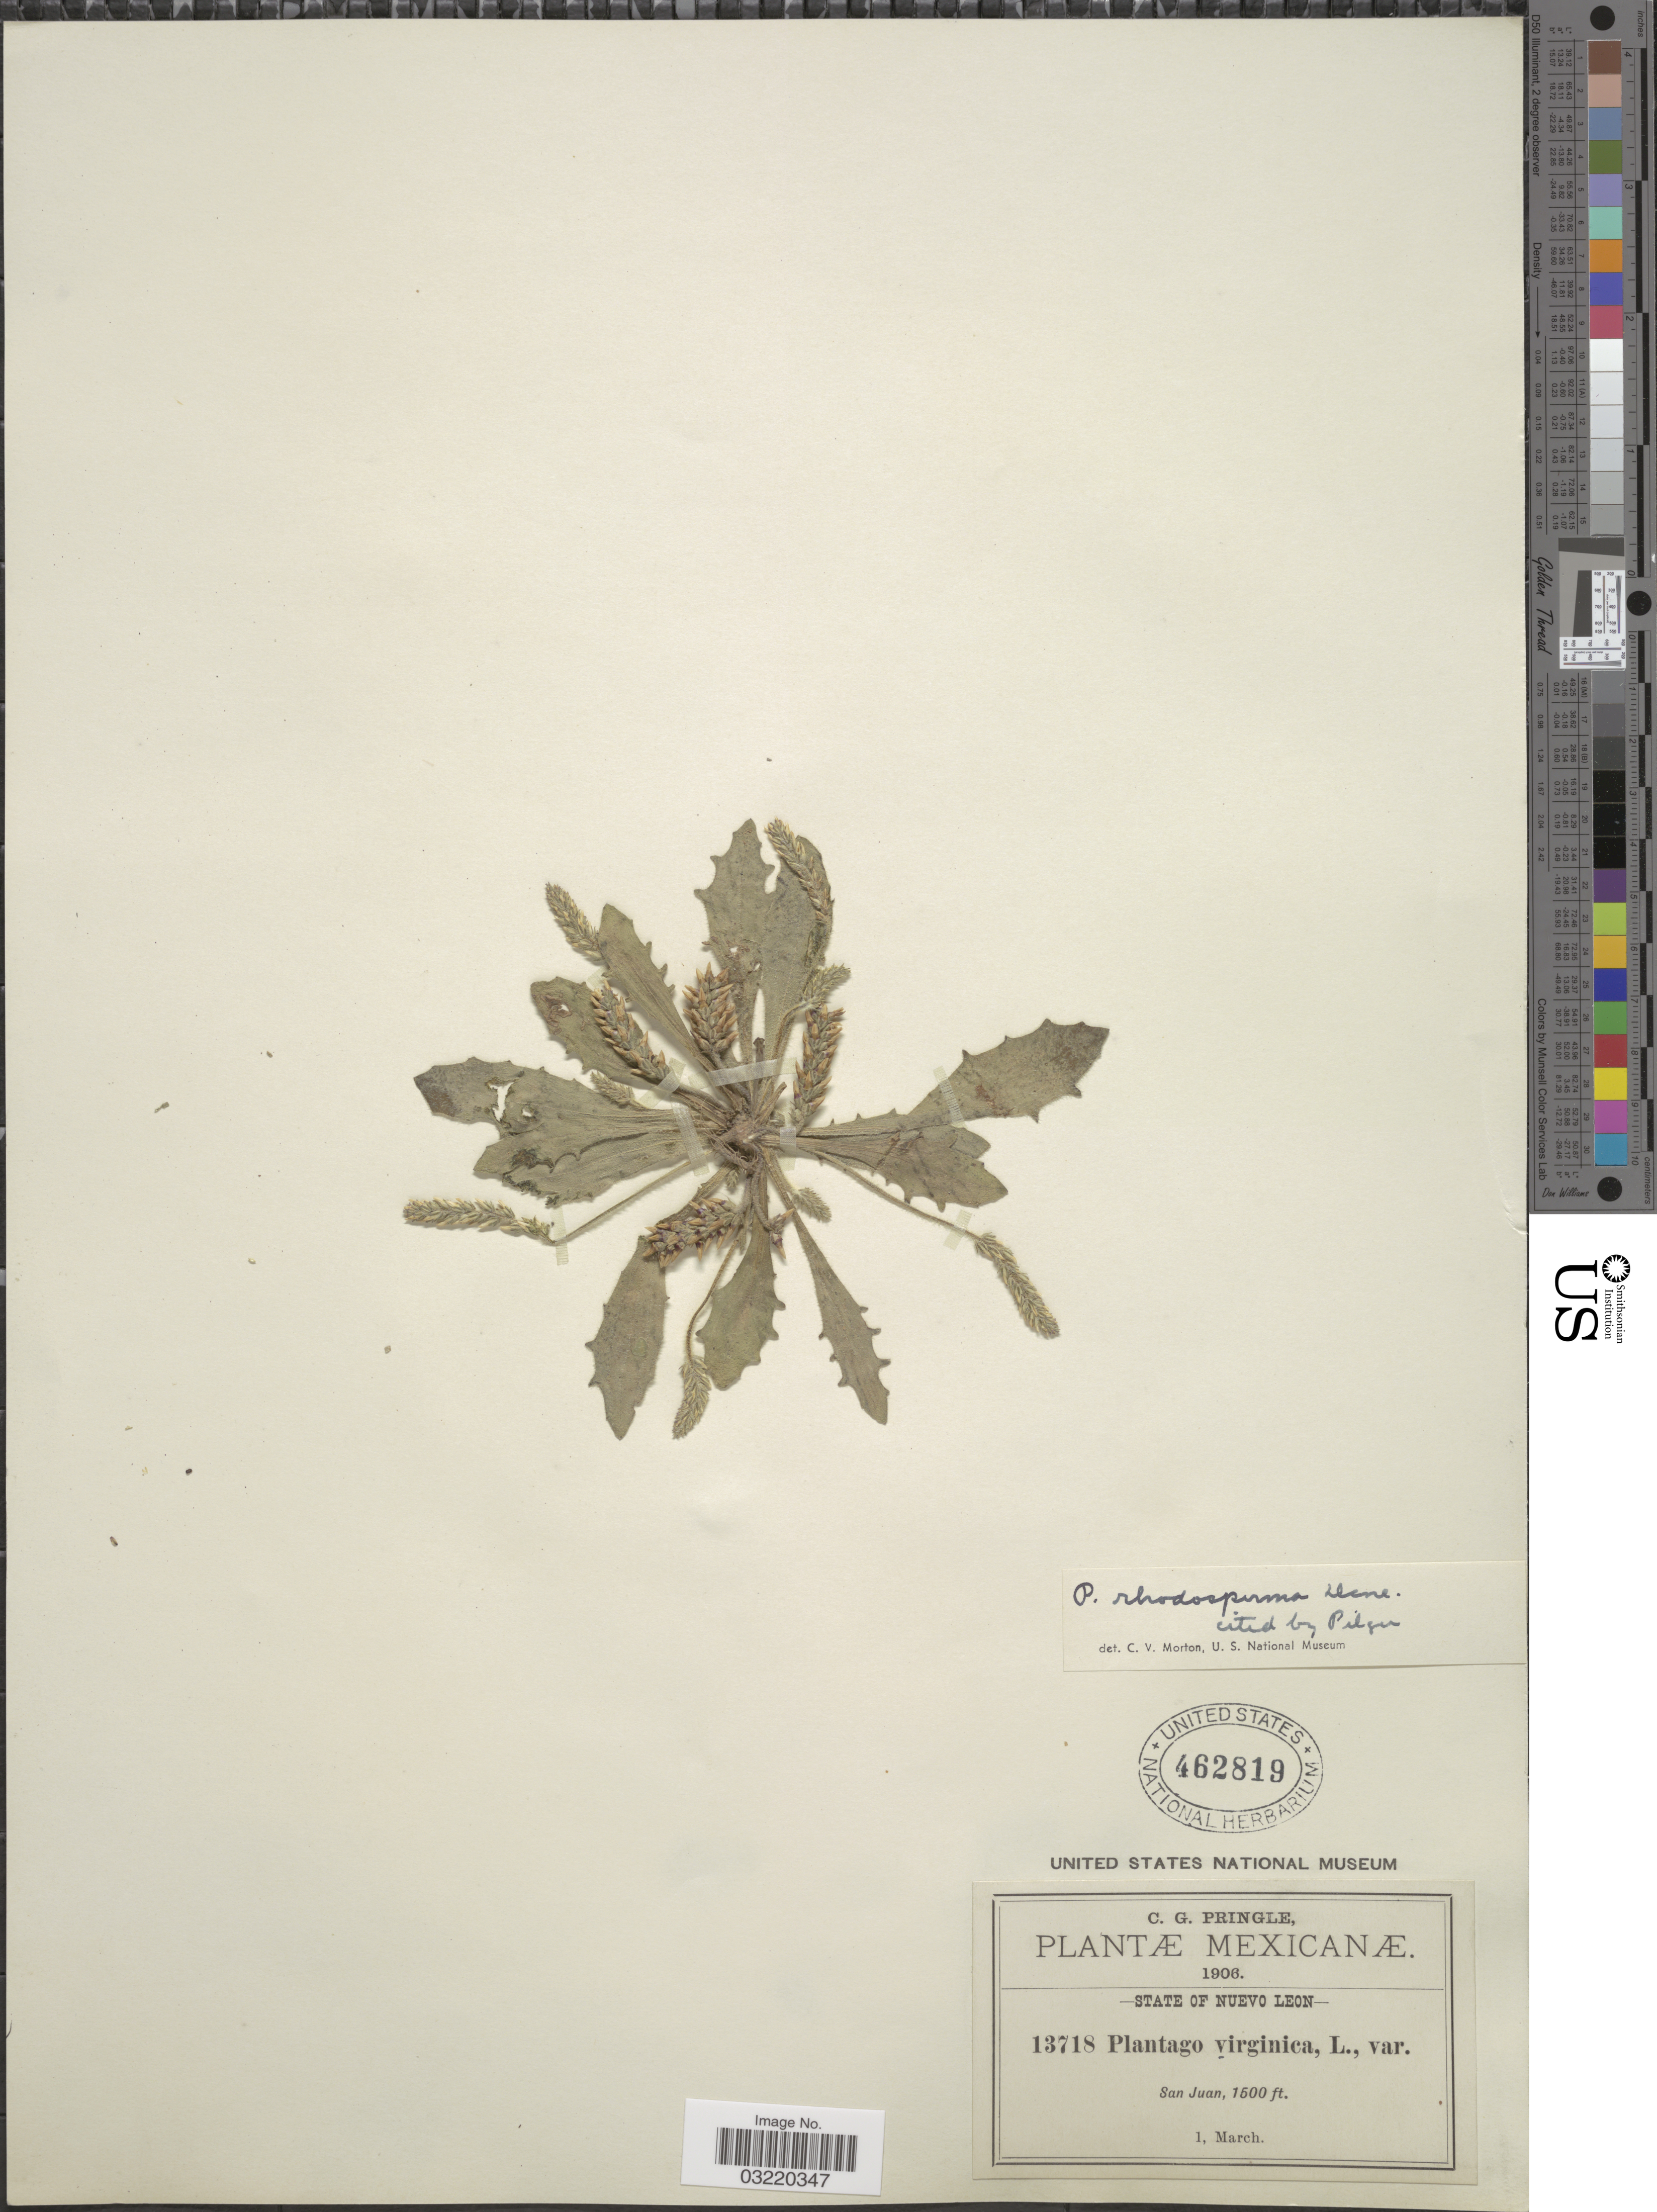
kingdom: Plantae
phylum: Tracheophyta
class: Magnoliopsida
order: Lamiales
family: Plantaginaceae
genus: Plantago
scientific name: Plantago rhodosperma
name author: Decne.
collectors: C. G. Pringle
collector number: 13718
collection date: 1906-03-01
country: Mexico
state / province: Nuevo León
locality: San Juan.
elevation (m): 457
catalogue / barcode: US 462819